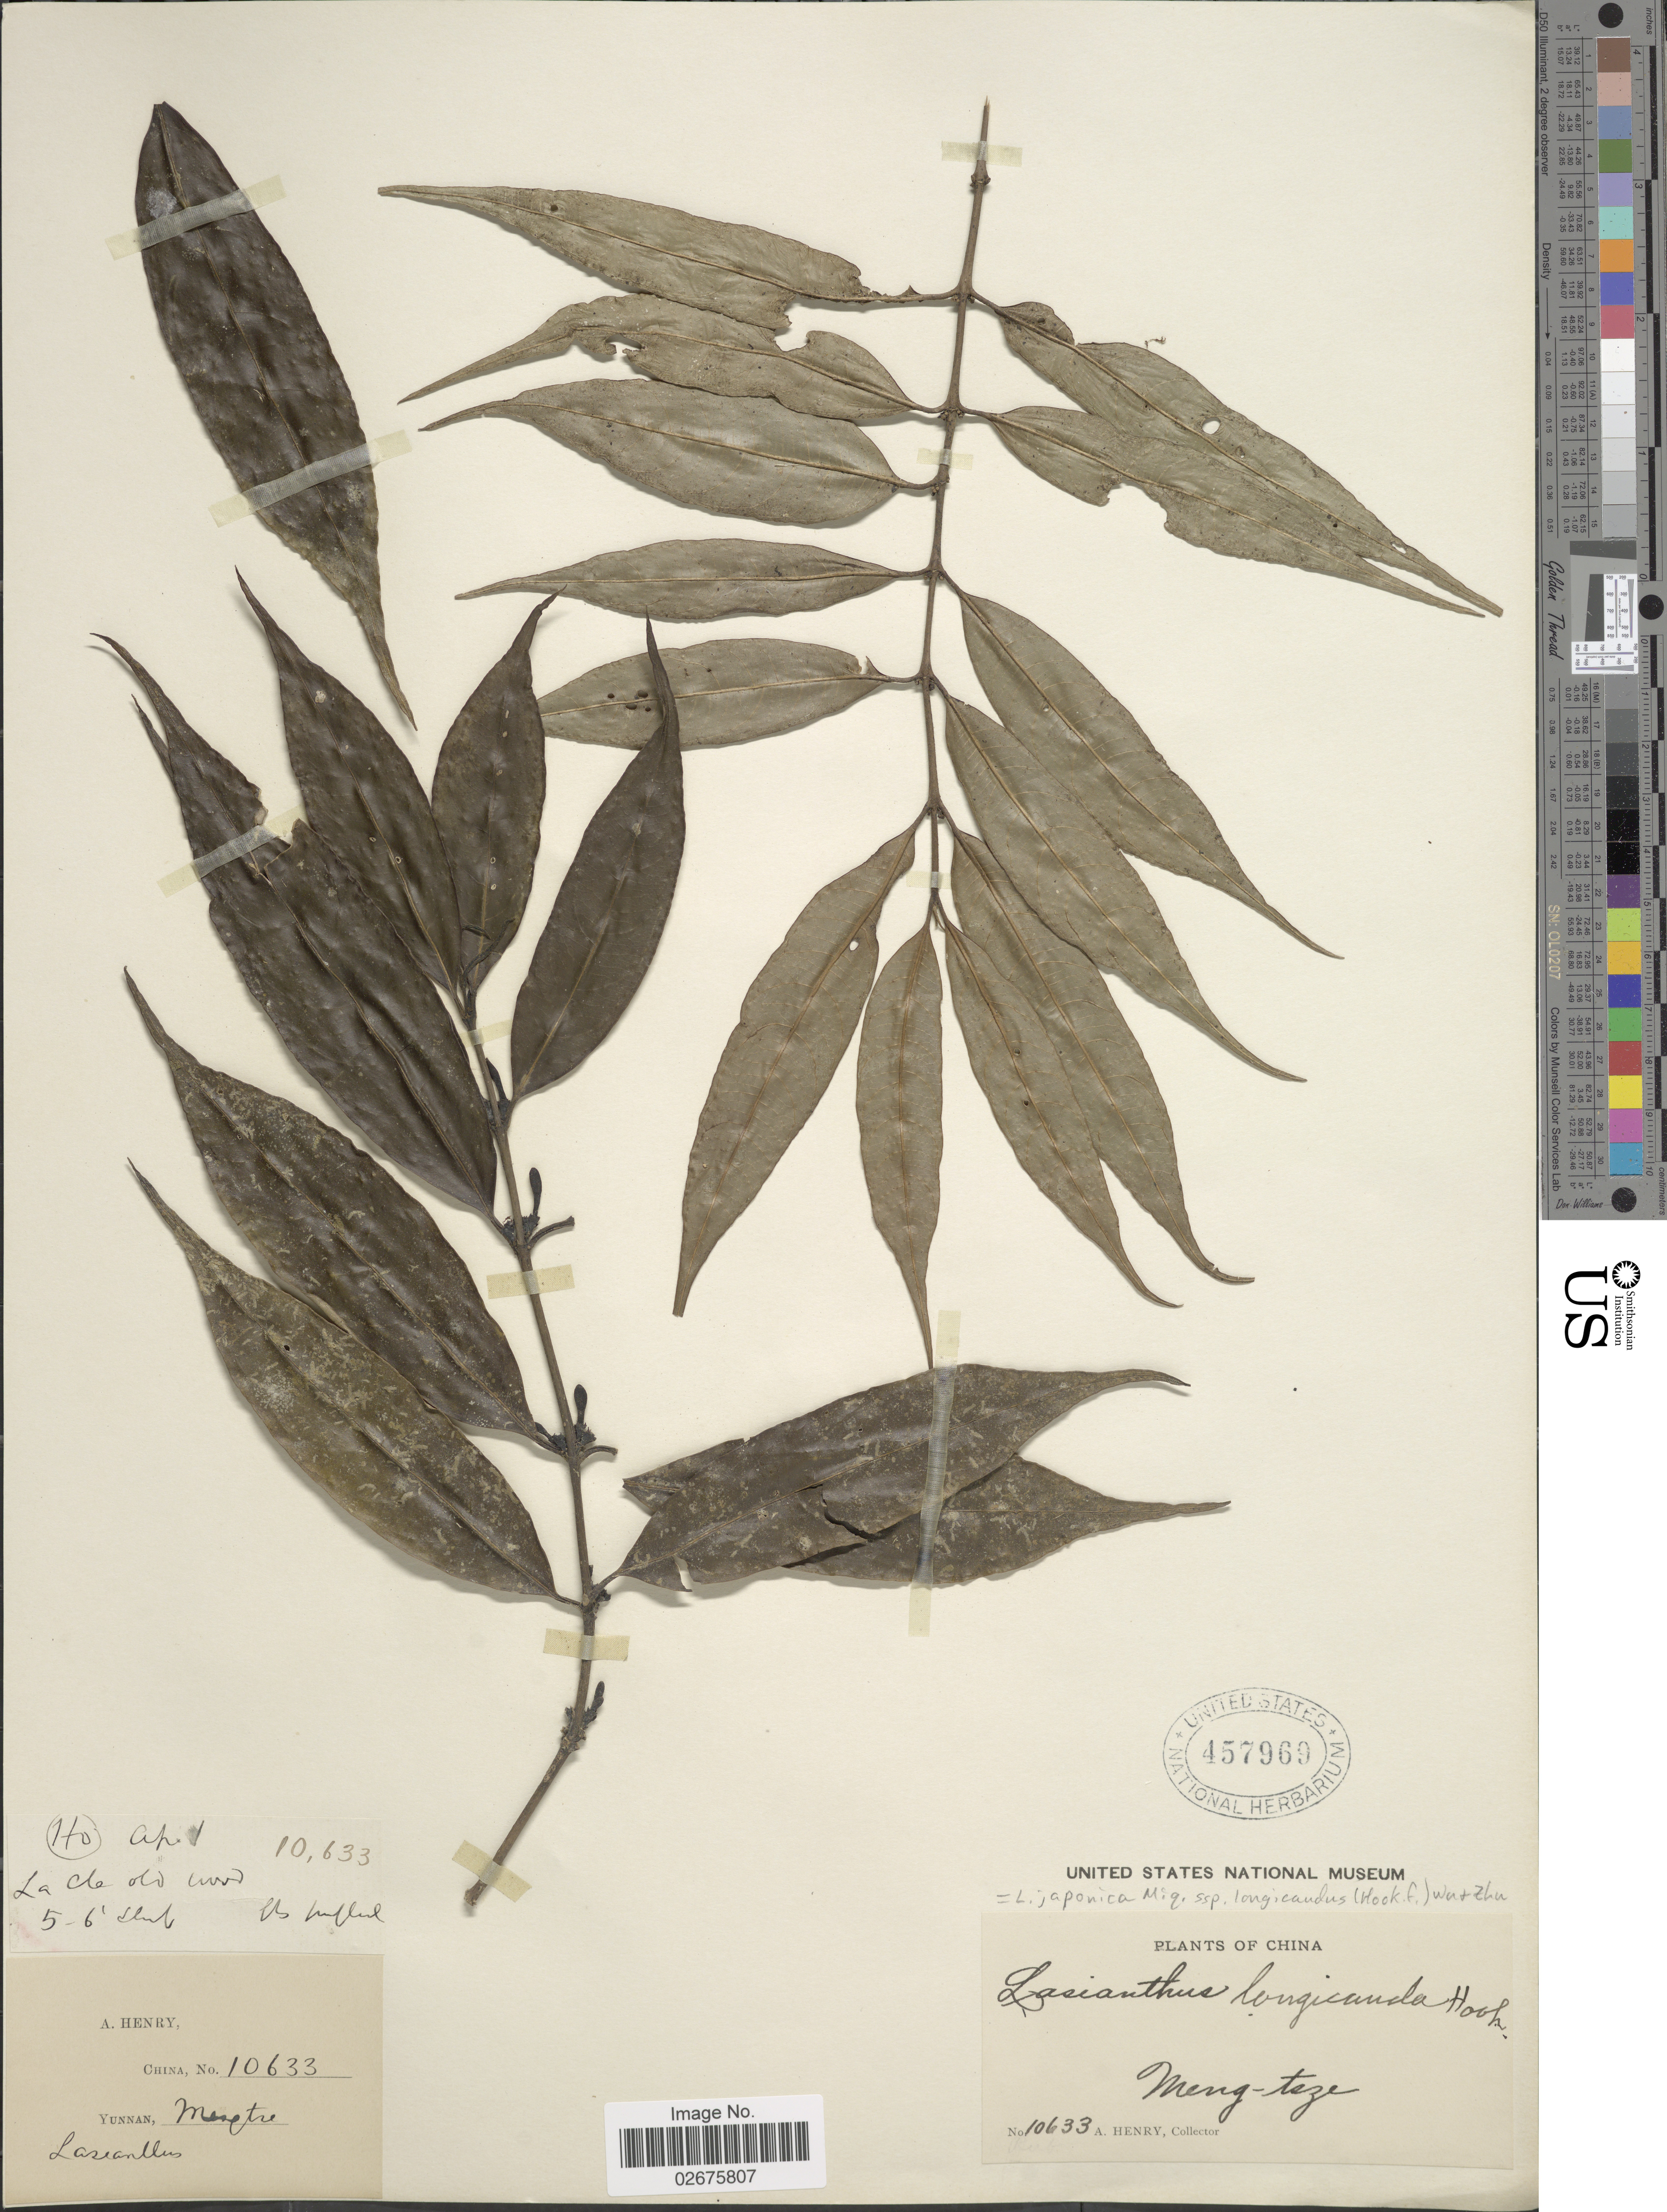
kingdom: Plantae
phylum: Tracheophyta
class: Magnoliopsida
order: Gentianales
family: Rubiaceae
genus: Lasianthus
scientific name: Lasianthus japonicus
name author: Miq.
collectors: A. Henry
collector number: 10633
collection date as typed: Apr 1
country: China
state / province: Yunnan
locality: Meng-tsze. La Cle old wood. Ho.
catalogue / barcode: US 457969